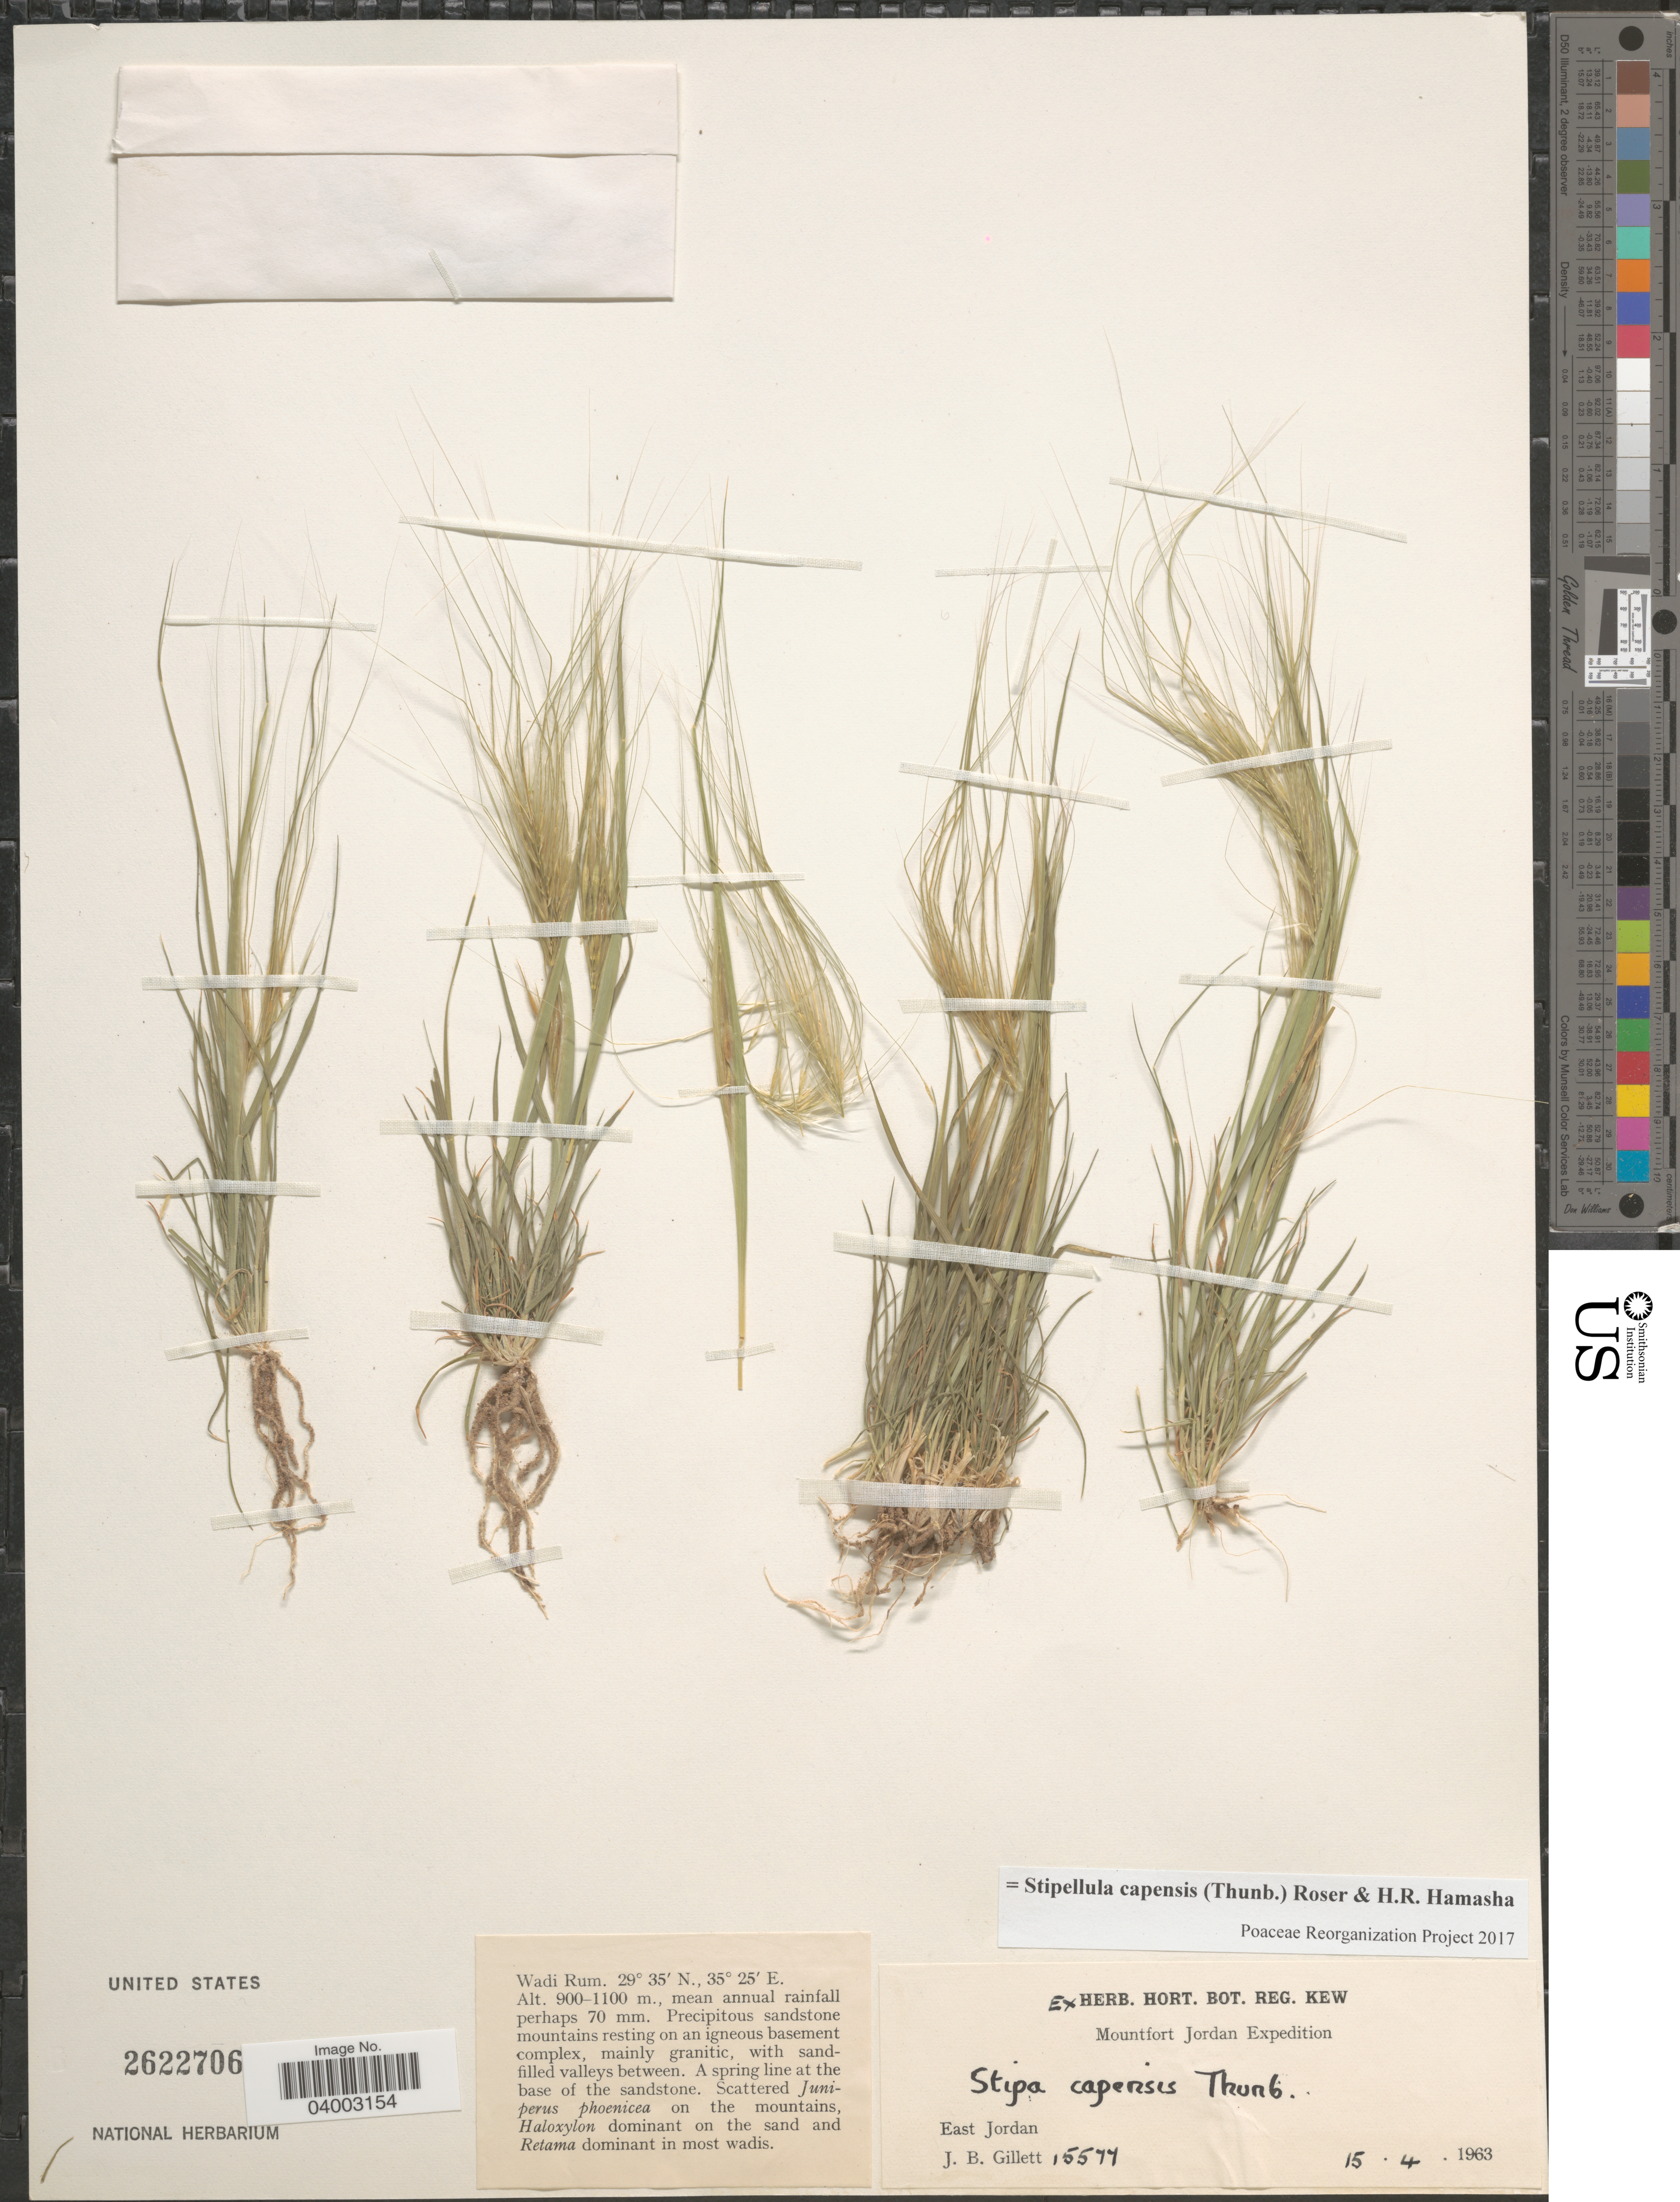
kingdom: Plantae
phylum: Tracheophyta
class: Liliopsida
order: Poales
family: Poaceae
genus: Stipellula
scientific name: Stipellula capensis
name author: (Thunb.) Röser & H. R. Hamasha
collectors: J. B. Gillett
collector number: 15577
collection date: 1963-04-15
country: Jordan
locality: East Jordan. Wadi Rum.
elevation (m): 900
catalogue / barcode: US 2622706